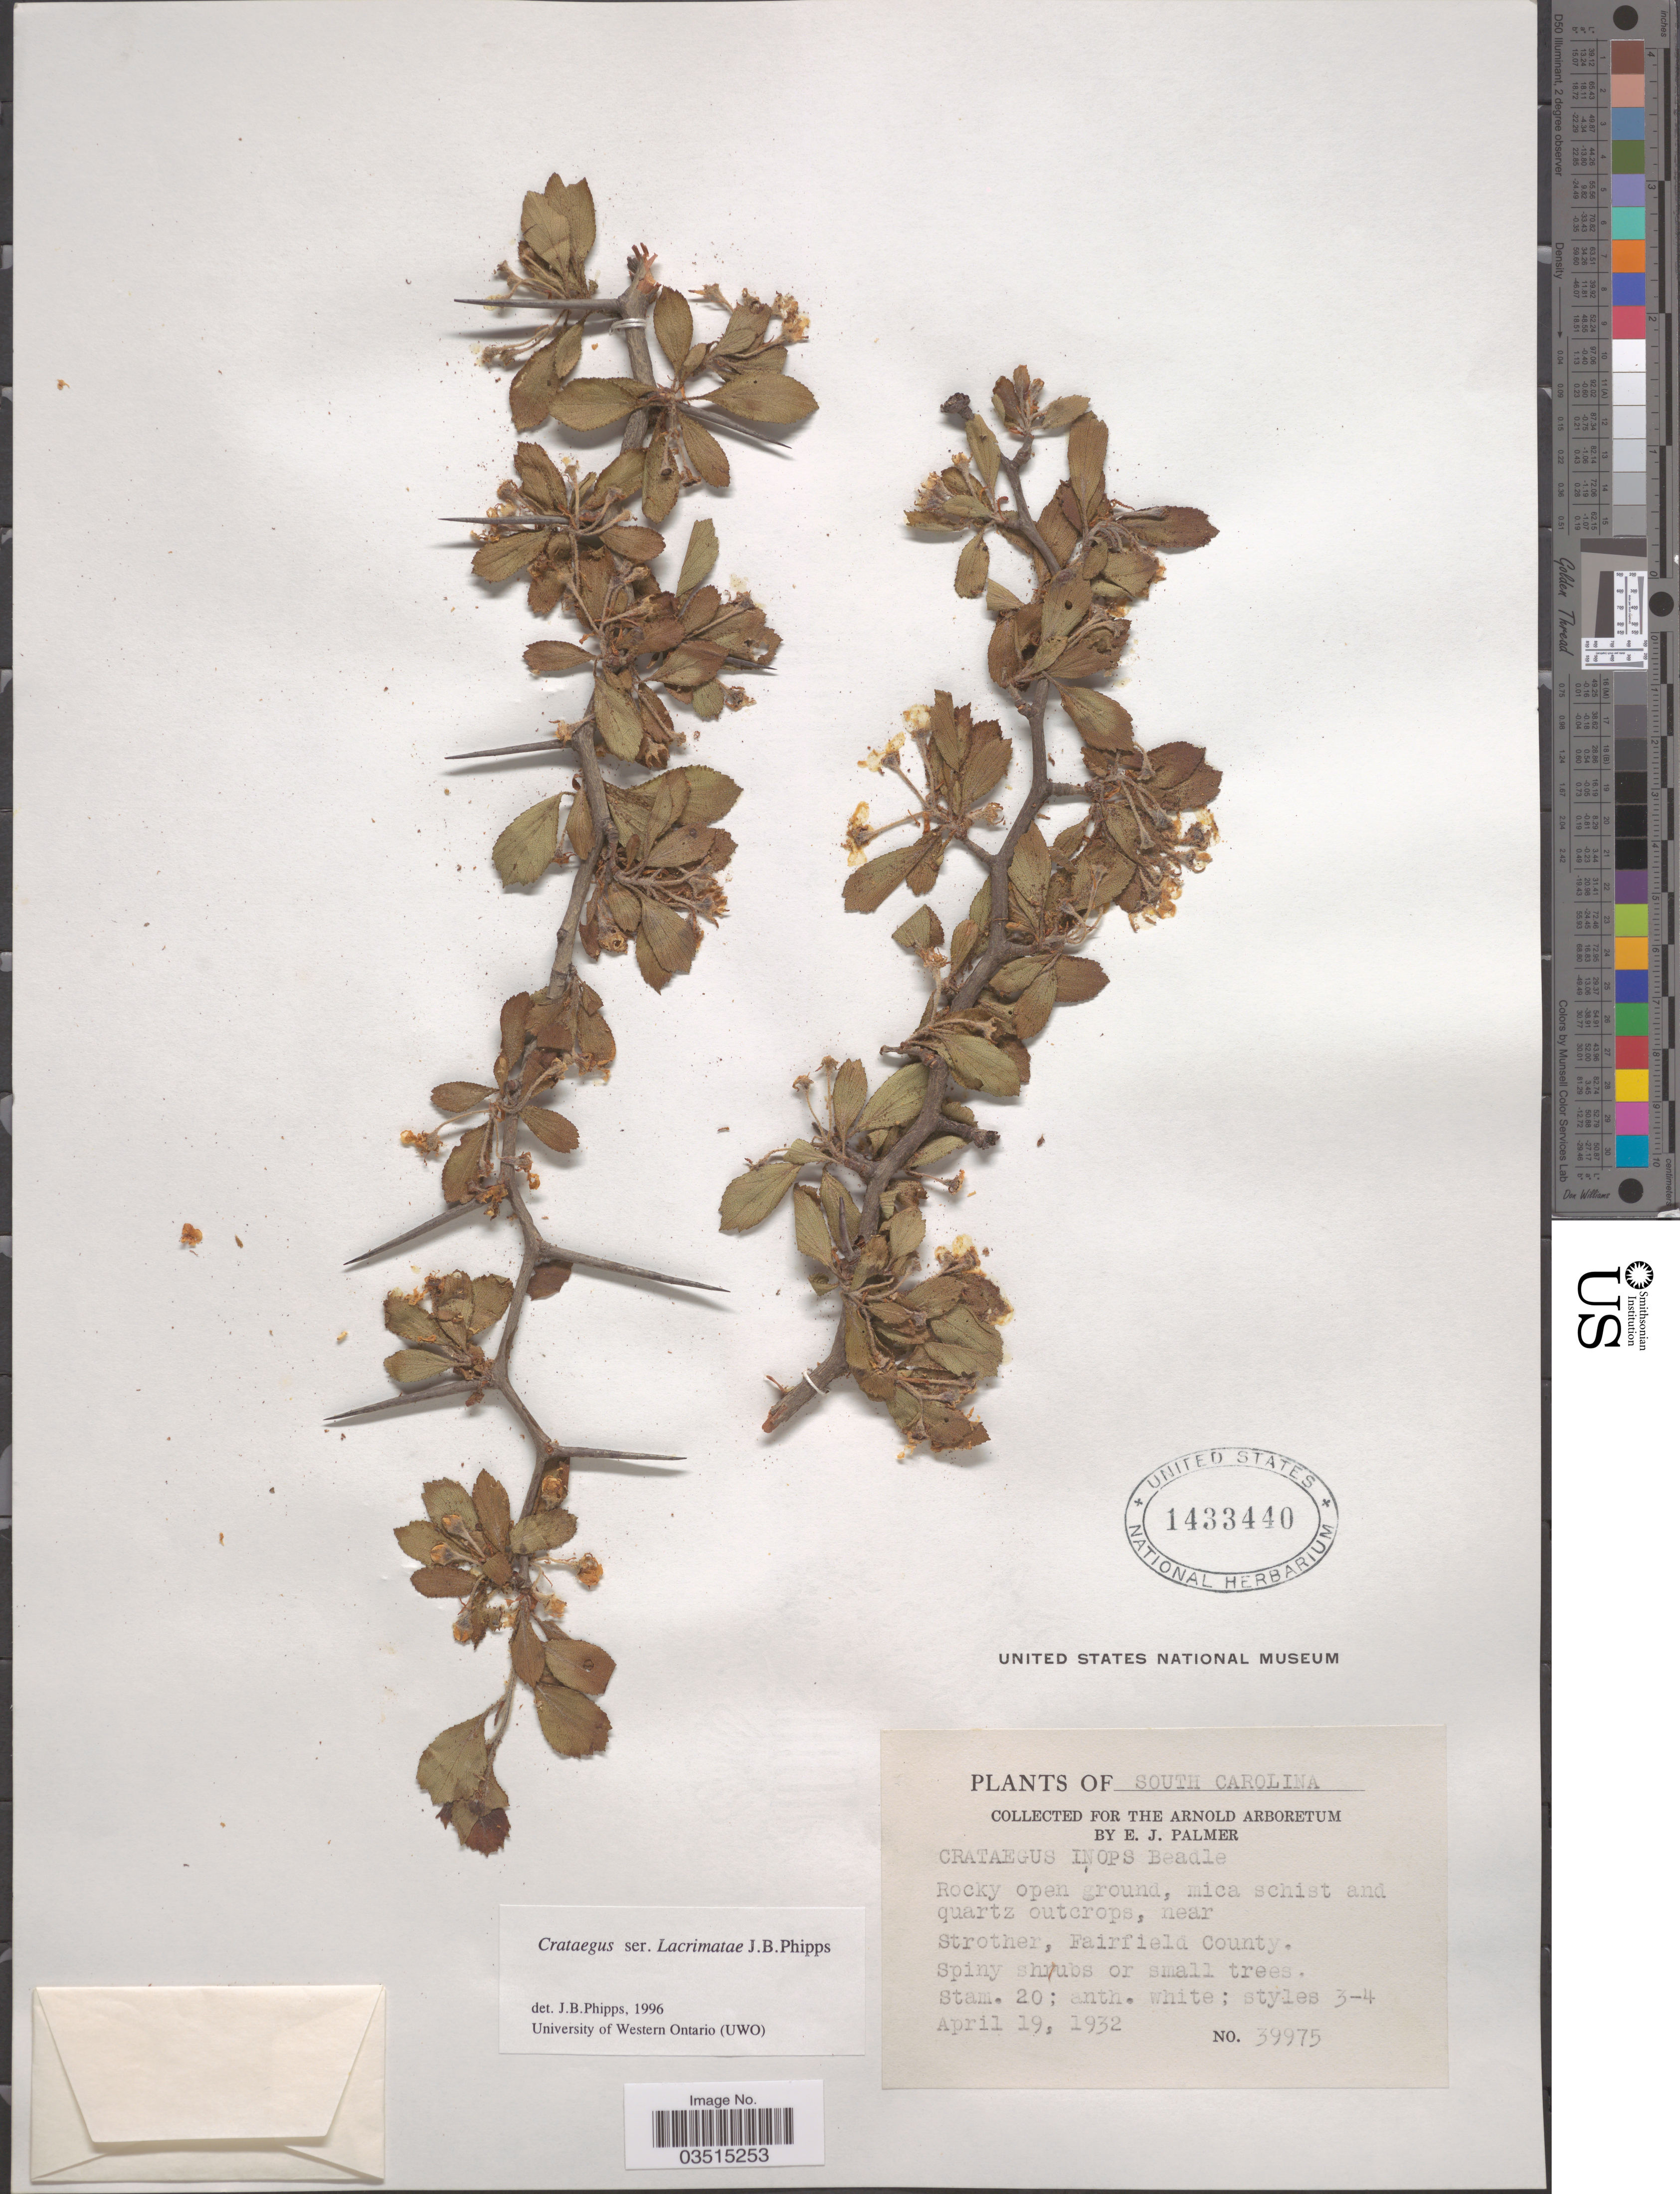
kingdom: Plantae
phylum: Tracheophyta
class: Magnoliopsida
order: Rosales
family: Rosaceae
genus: Crataegus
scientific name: Crataegus lanata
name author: Beadle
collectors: E. J. Palmer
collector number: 39975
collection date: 1932-04-19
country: United States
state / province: South Carolina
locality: Near Strother, Fairfield County.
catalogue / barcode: US 1433440